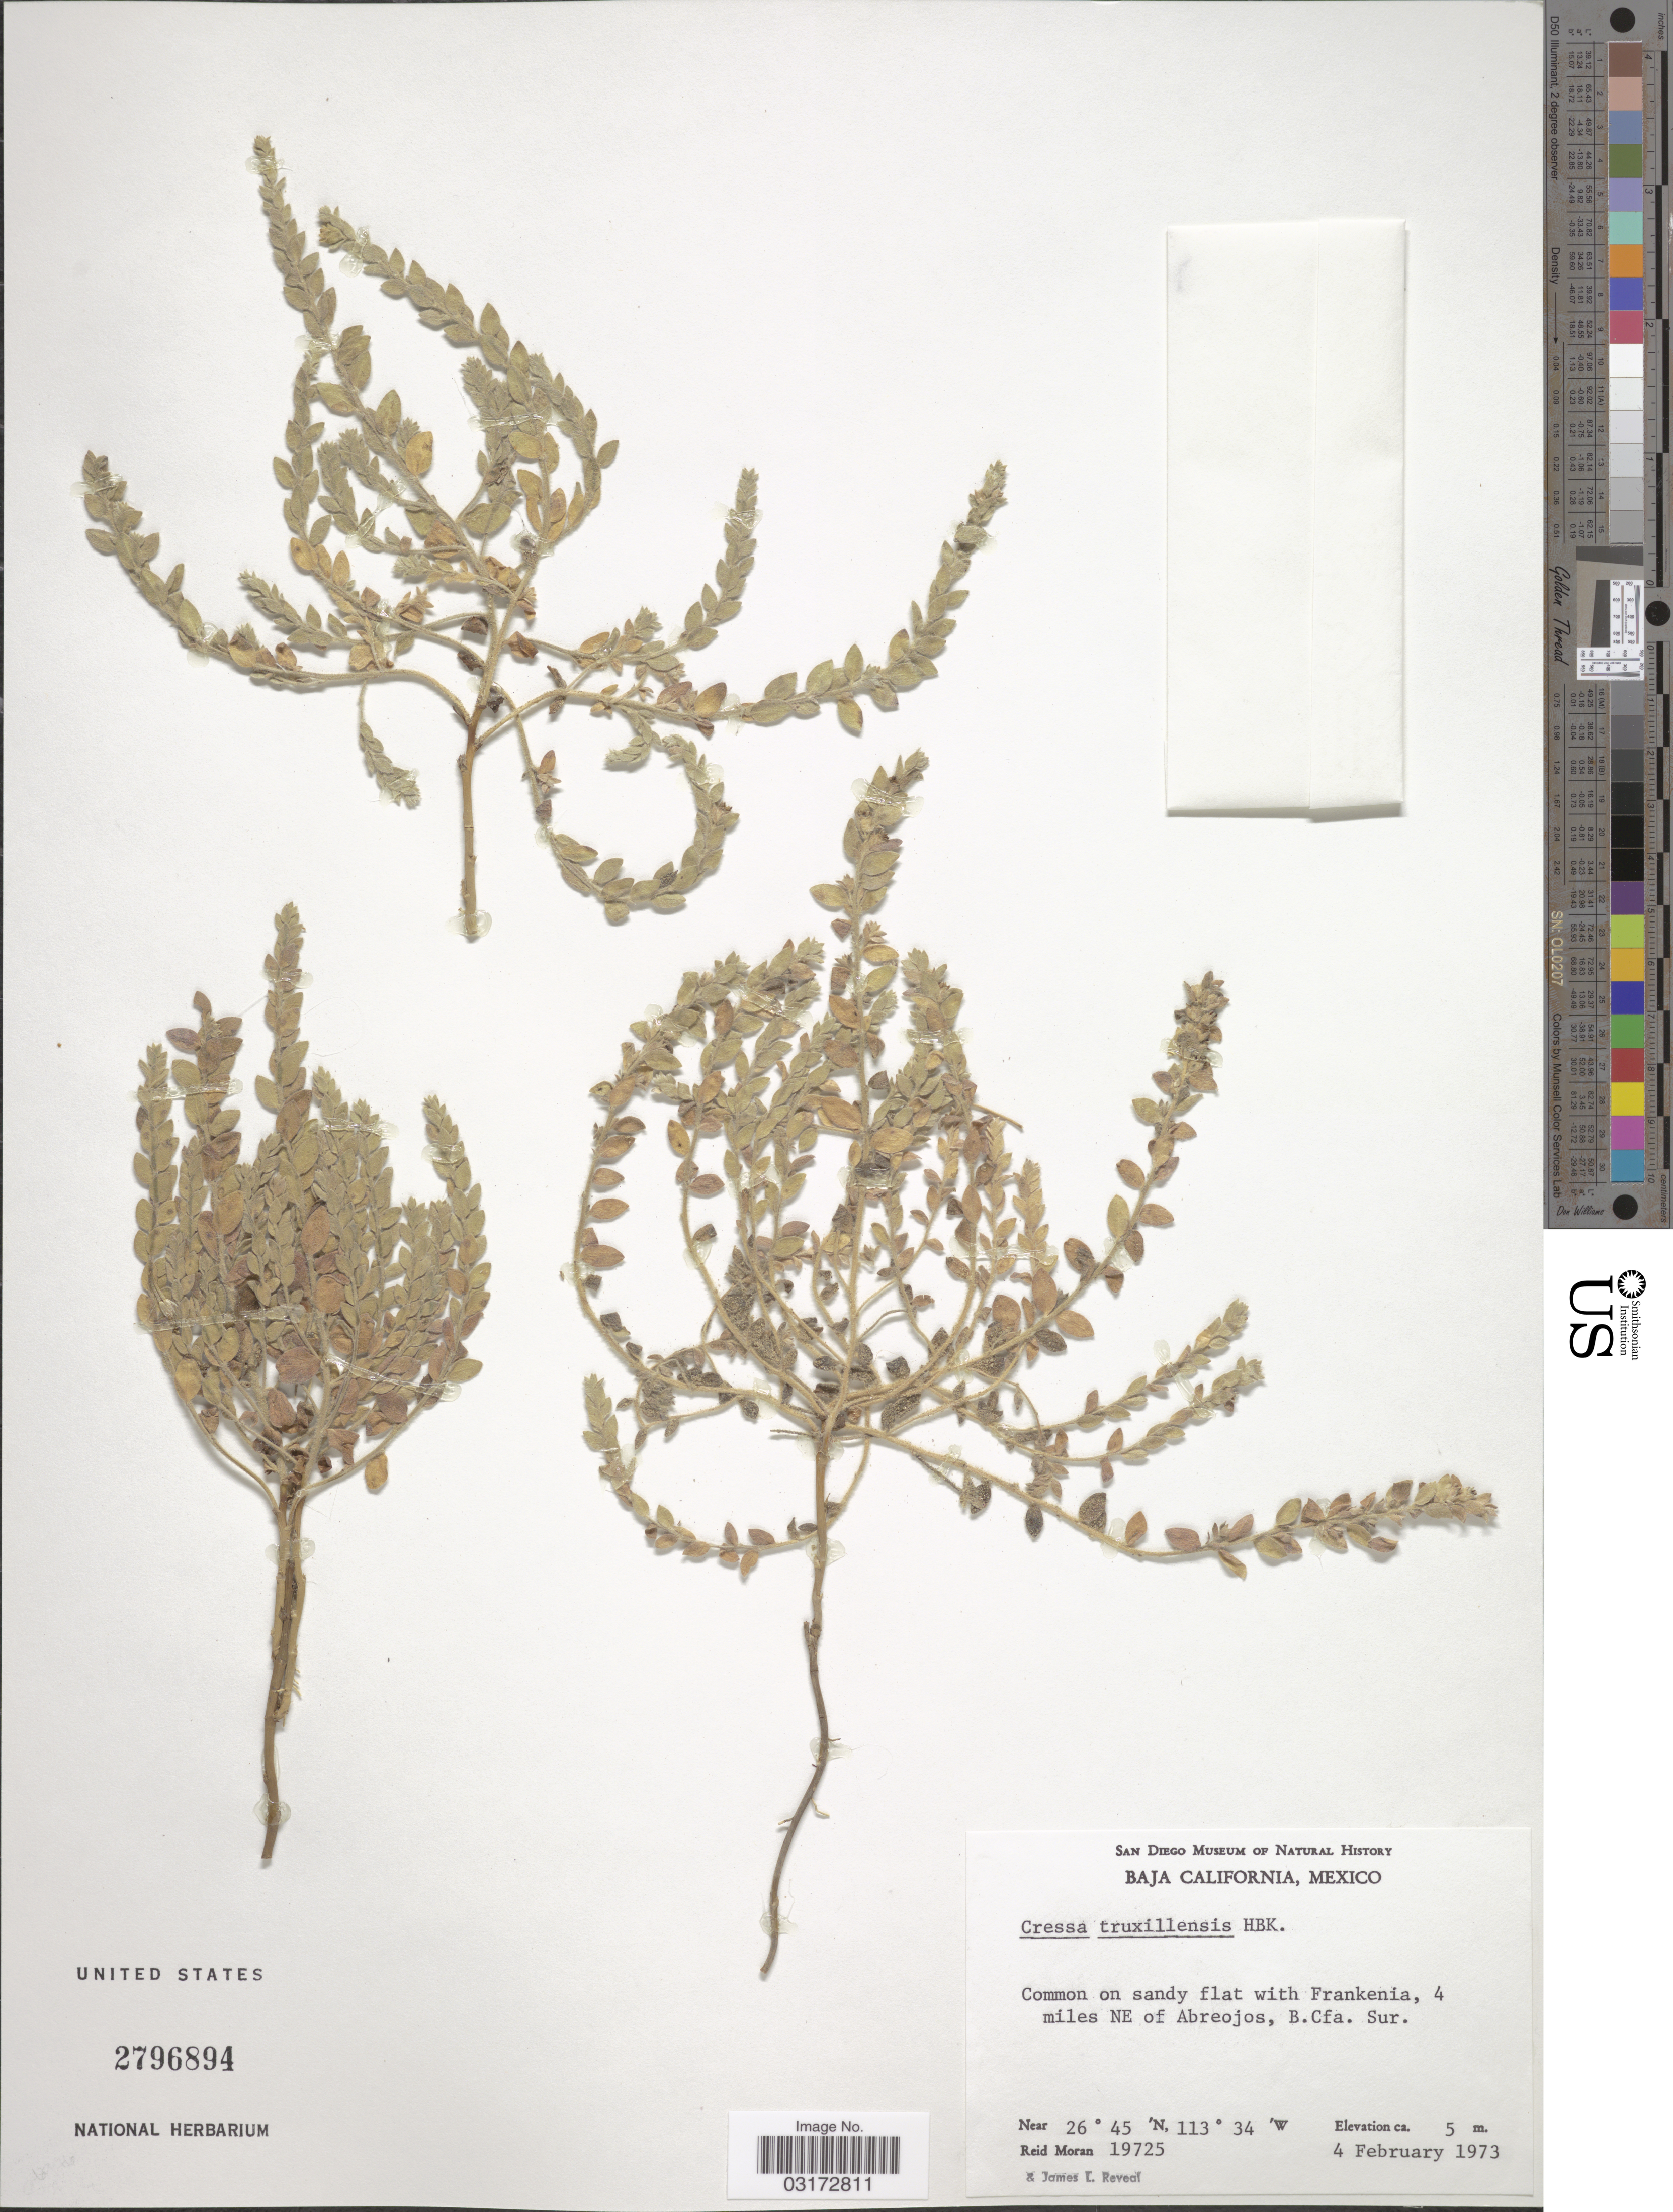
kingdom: Plantae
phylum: Tracheophyta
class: Magnoliopsida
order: Solanales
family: Convolvulaceae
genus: Cressa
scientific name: Cressa truxillensis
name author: Kunth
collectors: R. V. Moran & J. L. Reveal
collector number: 19725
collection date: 1973-02-04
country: Mexico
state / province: Baja California Sur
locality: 4 miles NE of Abreojos.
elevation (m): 5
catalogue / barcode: US 2796894